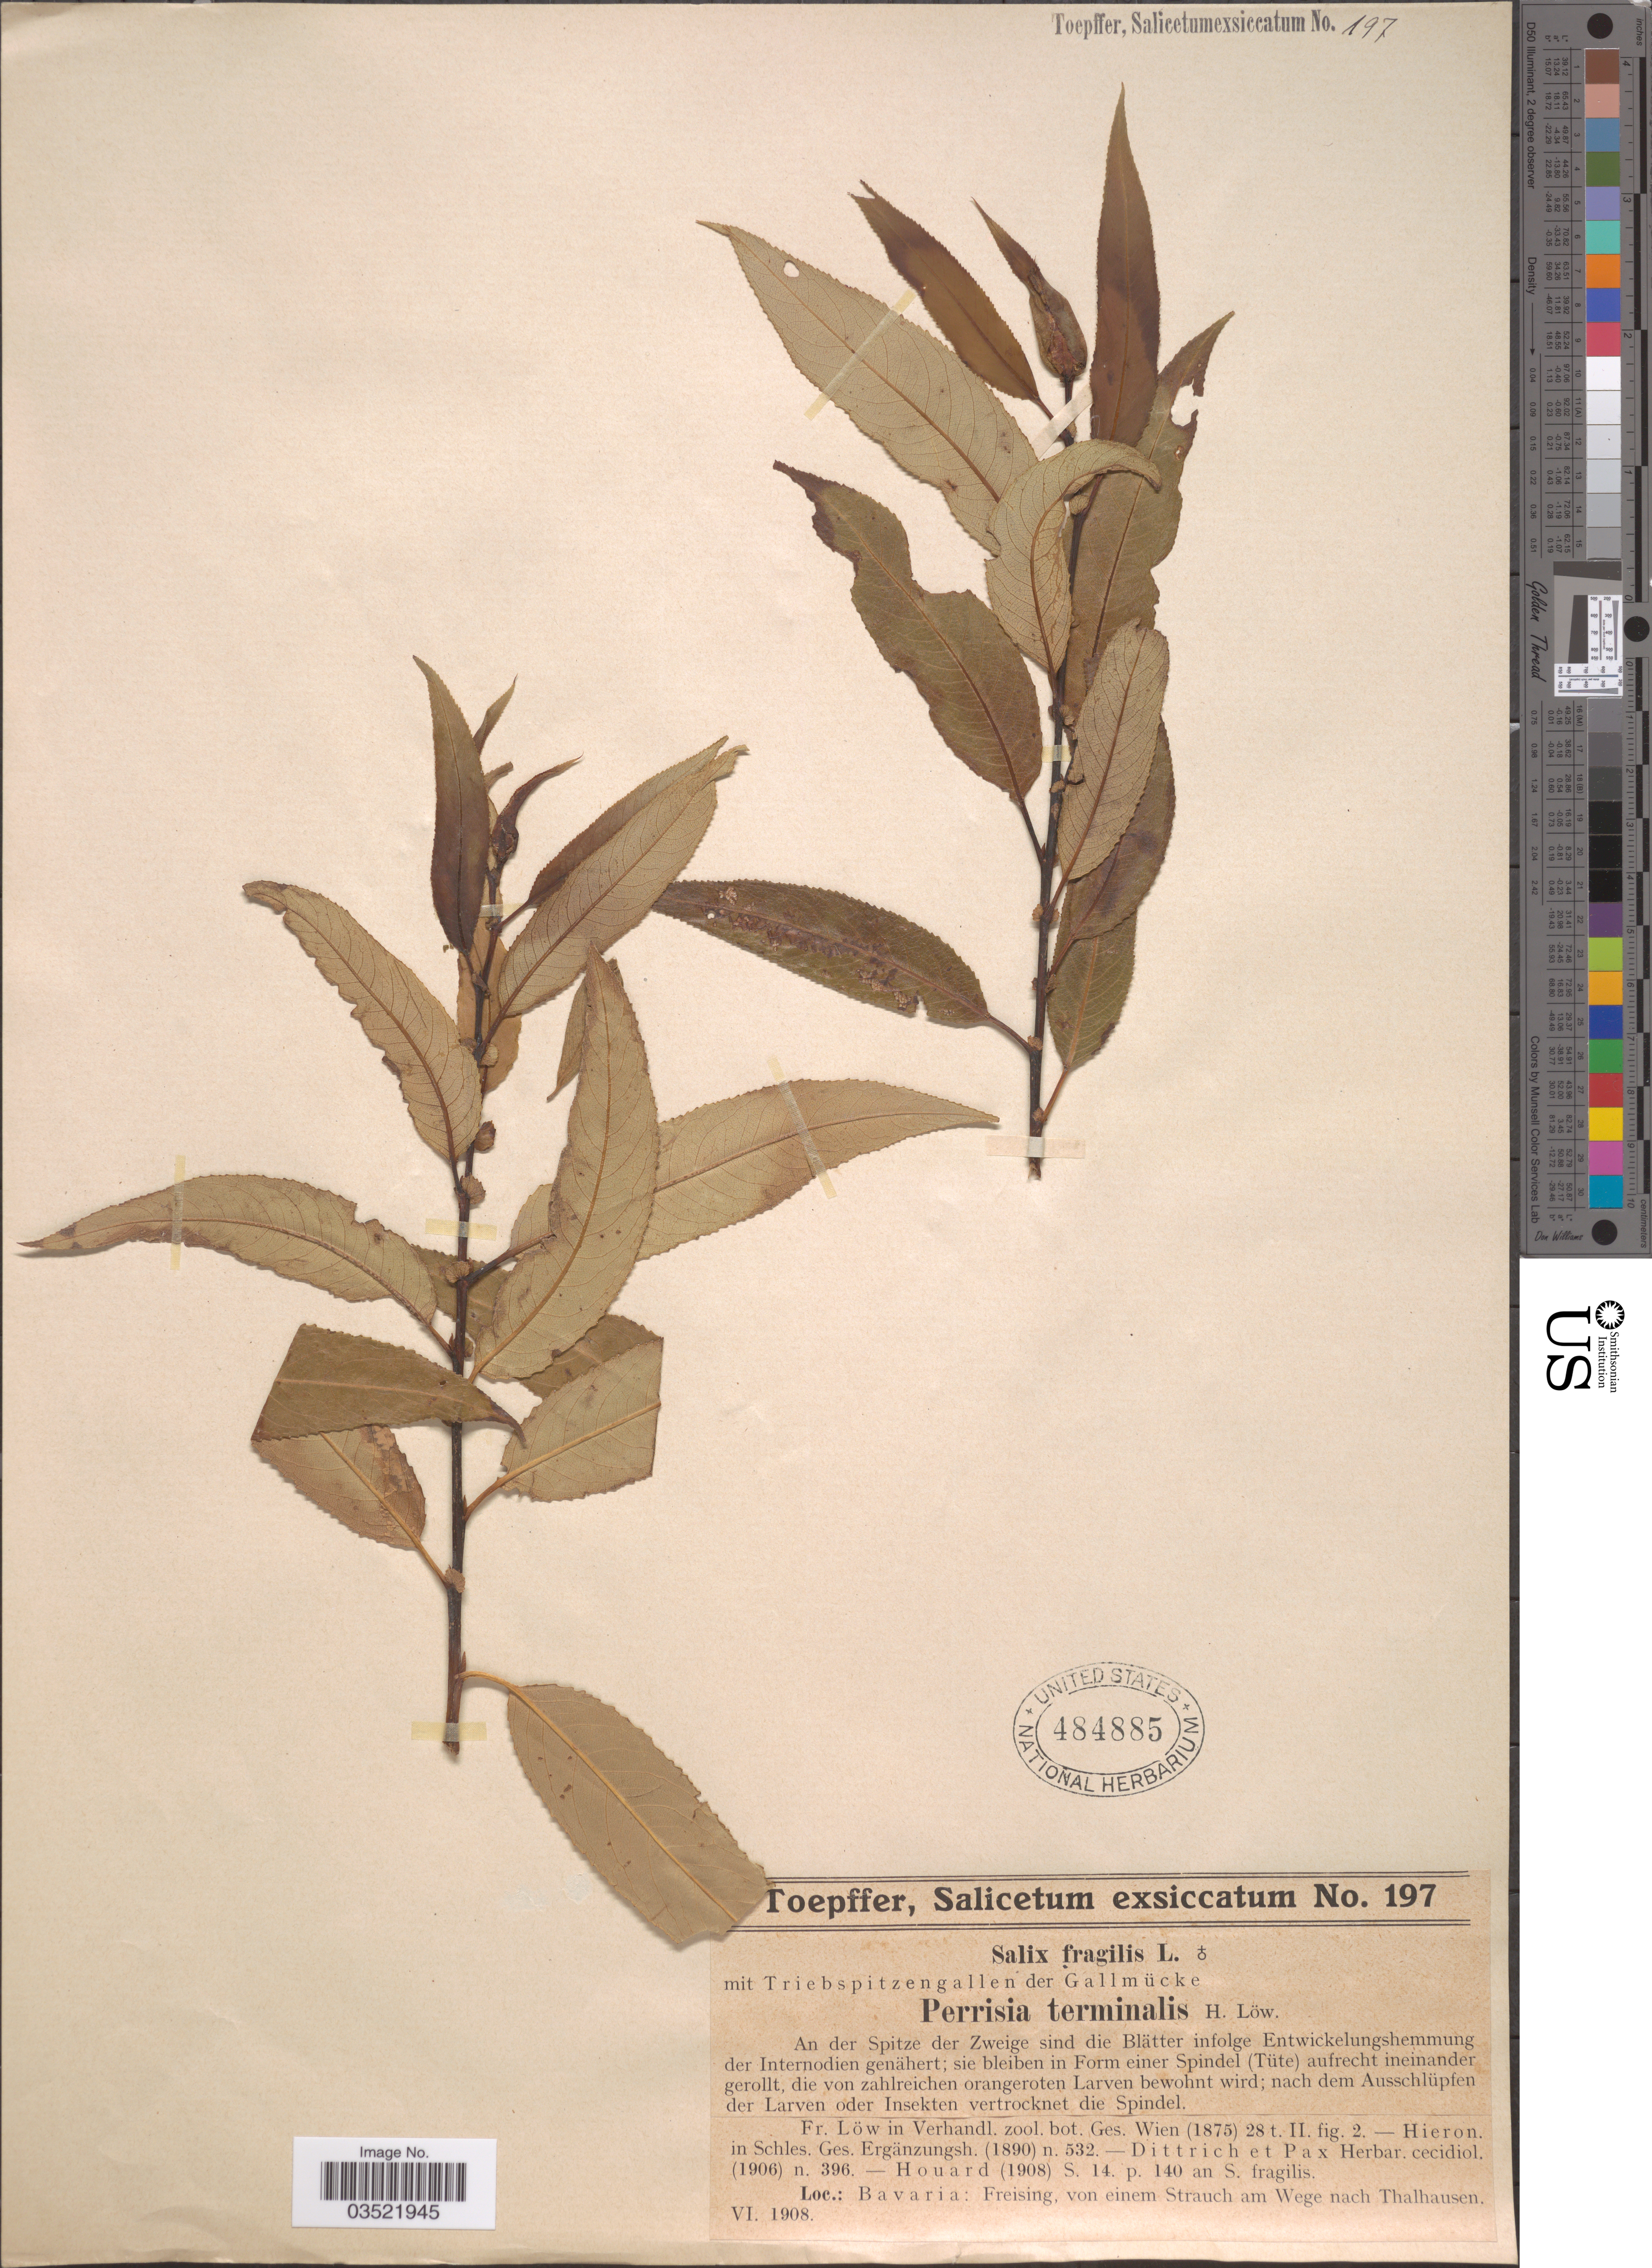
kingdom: Plantae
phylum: Tracheophyta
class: Magnoliopsida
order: Malpighiales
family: Salicaceae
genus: Salix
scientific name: Salix fragilis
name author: L.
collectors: A. Toepffer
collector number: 197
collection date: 1908-06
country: Germany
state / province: Bayern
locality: Bavaria: Freising, von einem Strauch am Wege nach Thalhausen.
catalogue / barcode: US 484885